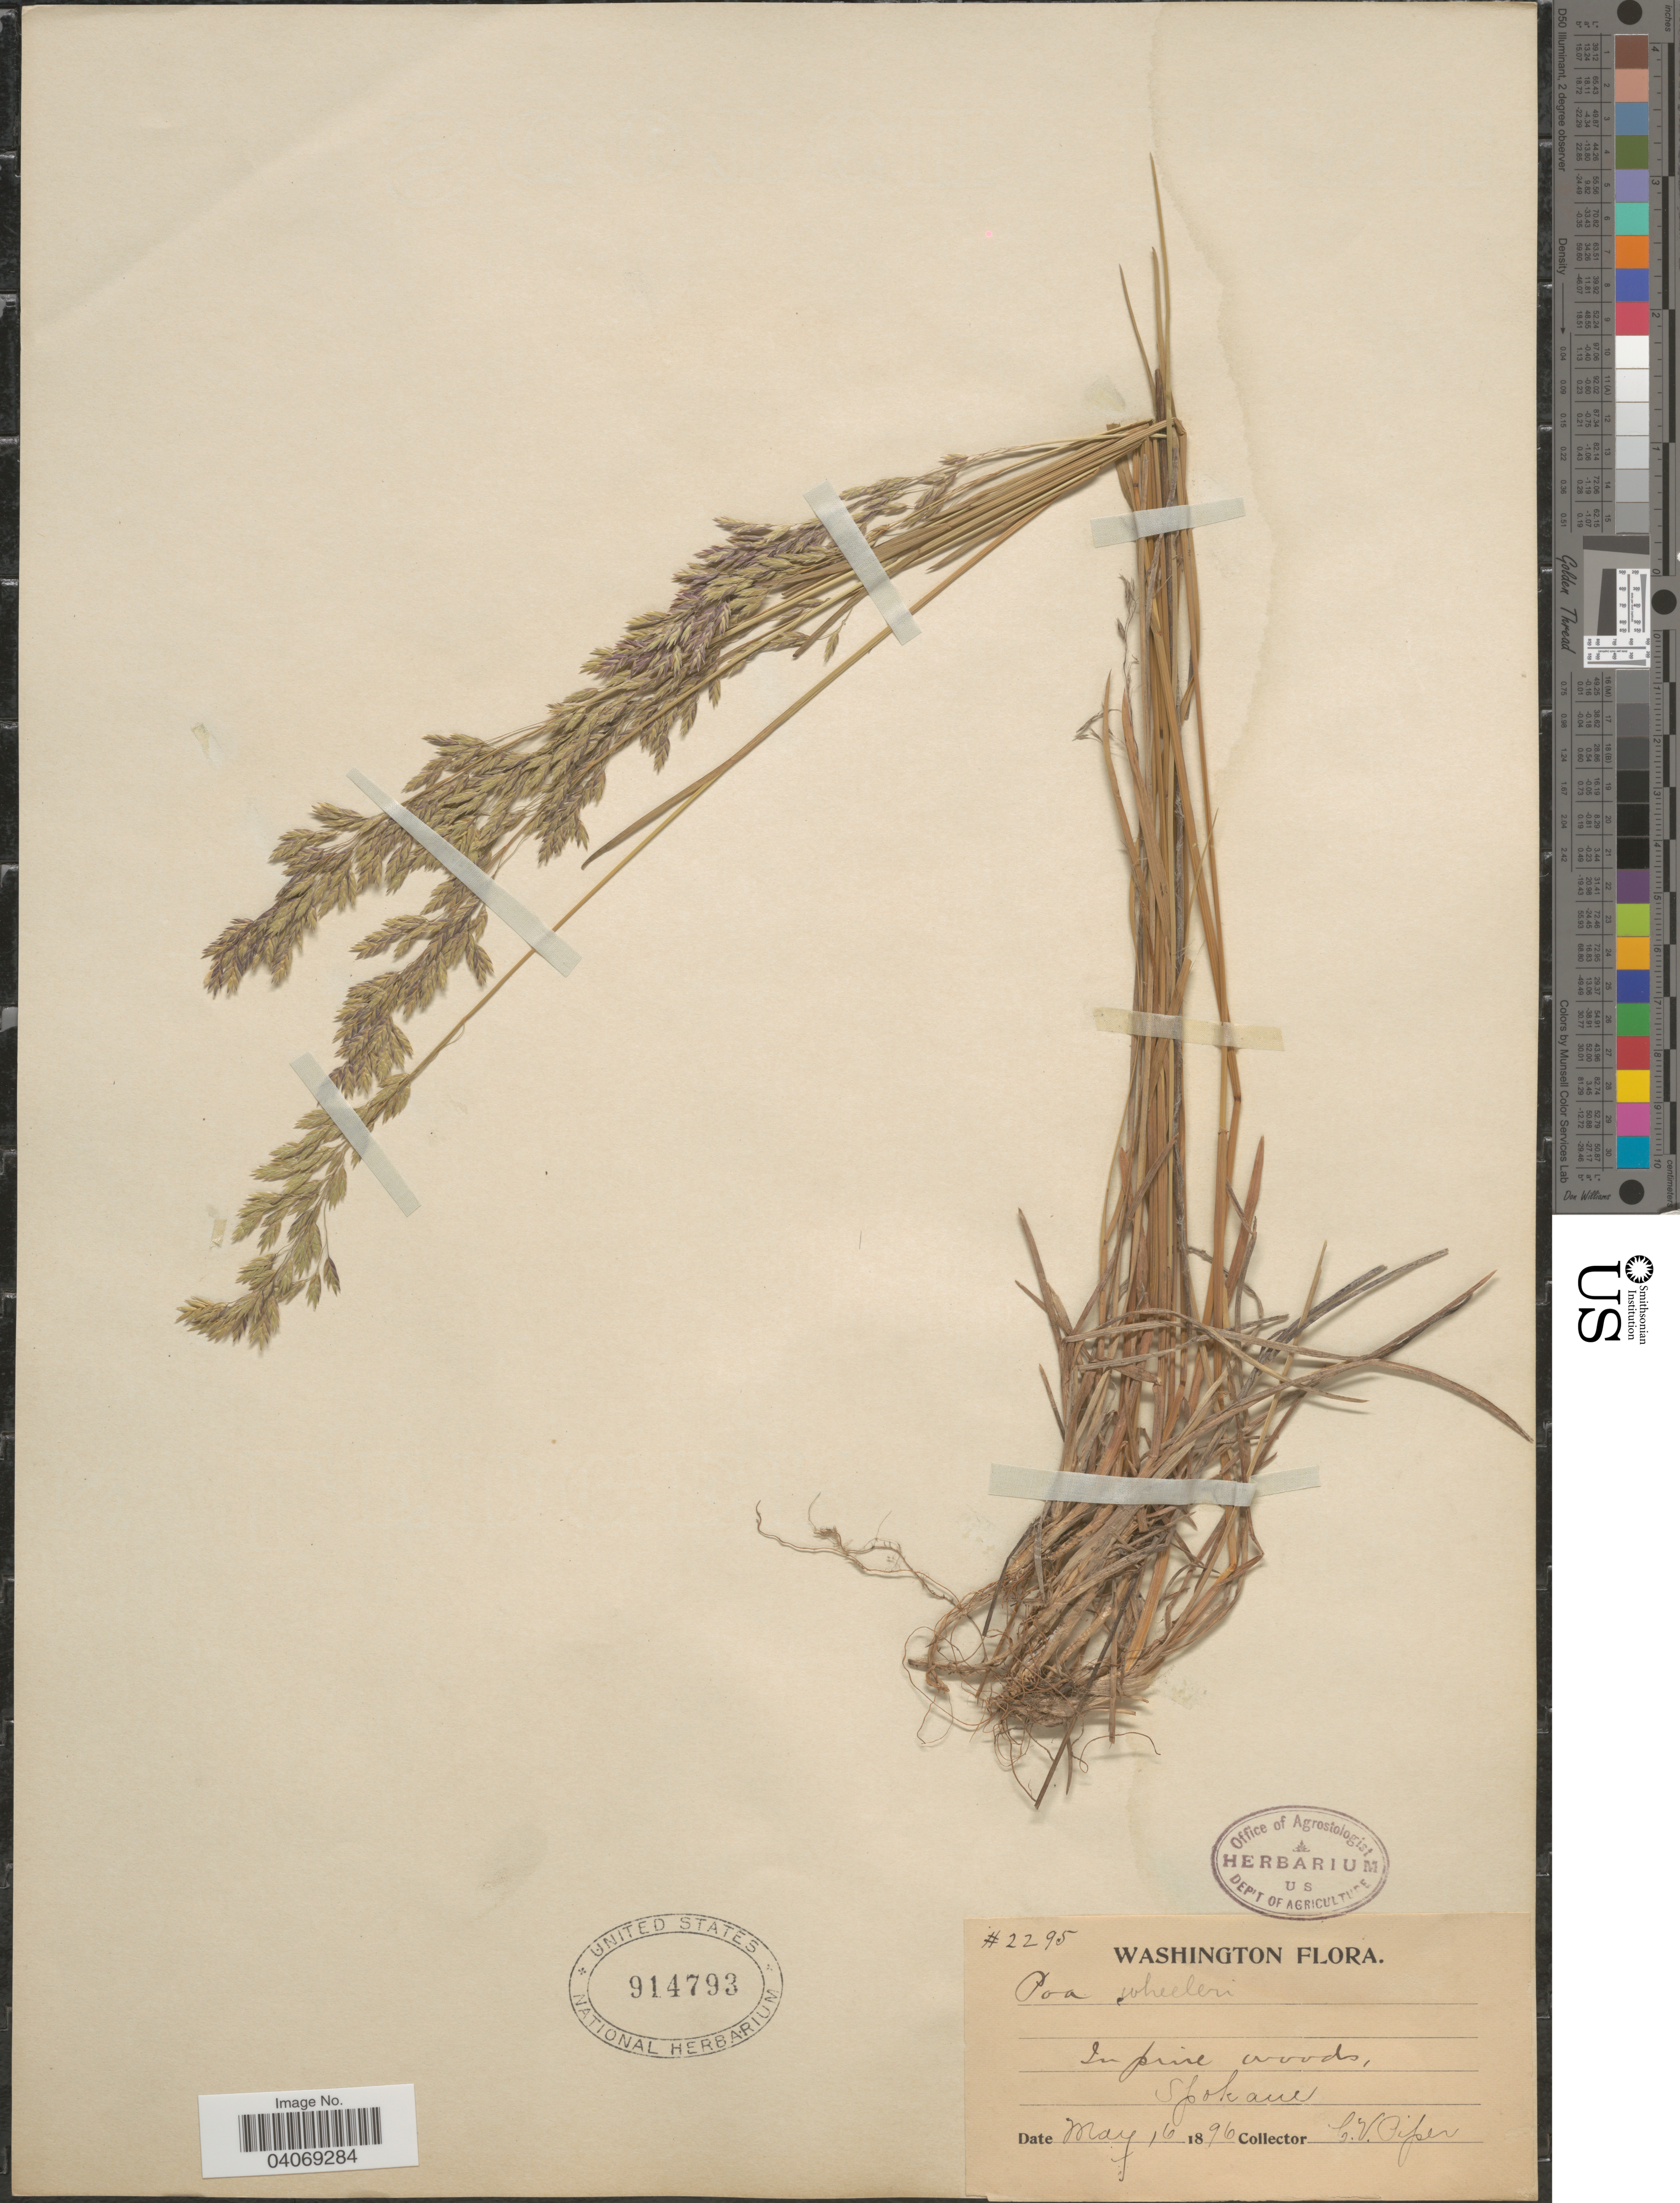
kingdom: Plantae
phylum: Tracheophyta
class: Liliopsida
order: Poales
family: Poaceae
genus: Poa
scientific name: Poa wheeleri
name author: Vasey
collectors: C. V. Piper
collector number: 2295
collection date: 1896-05-16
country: United States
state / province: Washington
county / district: Spokane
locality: In pine woods, Spokane.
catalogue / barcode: US 914793